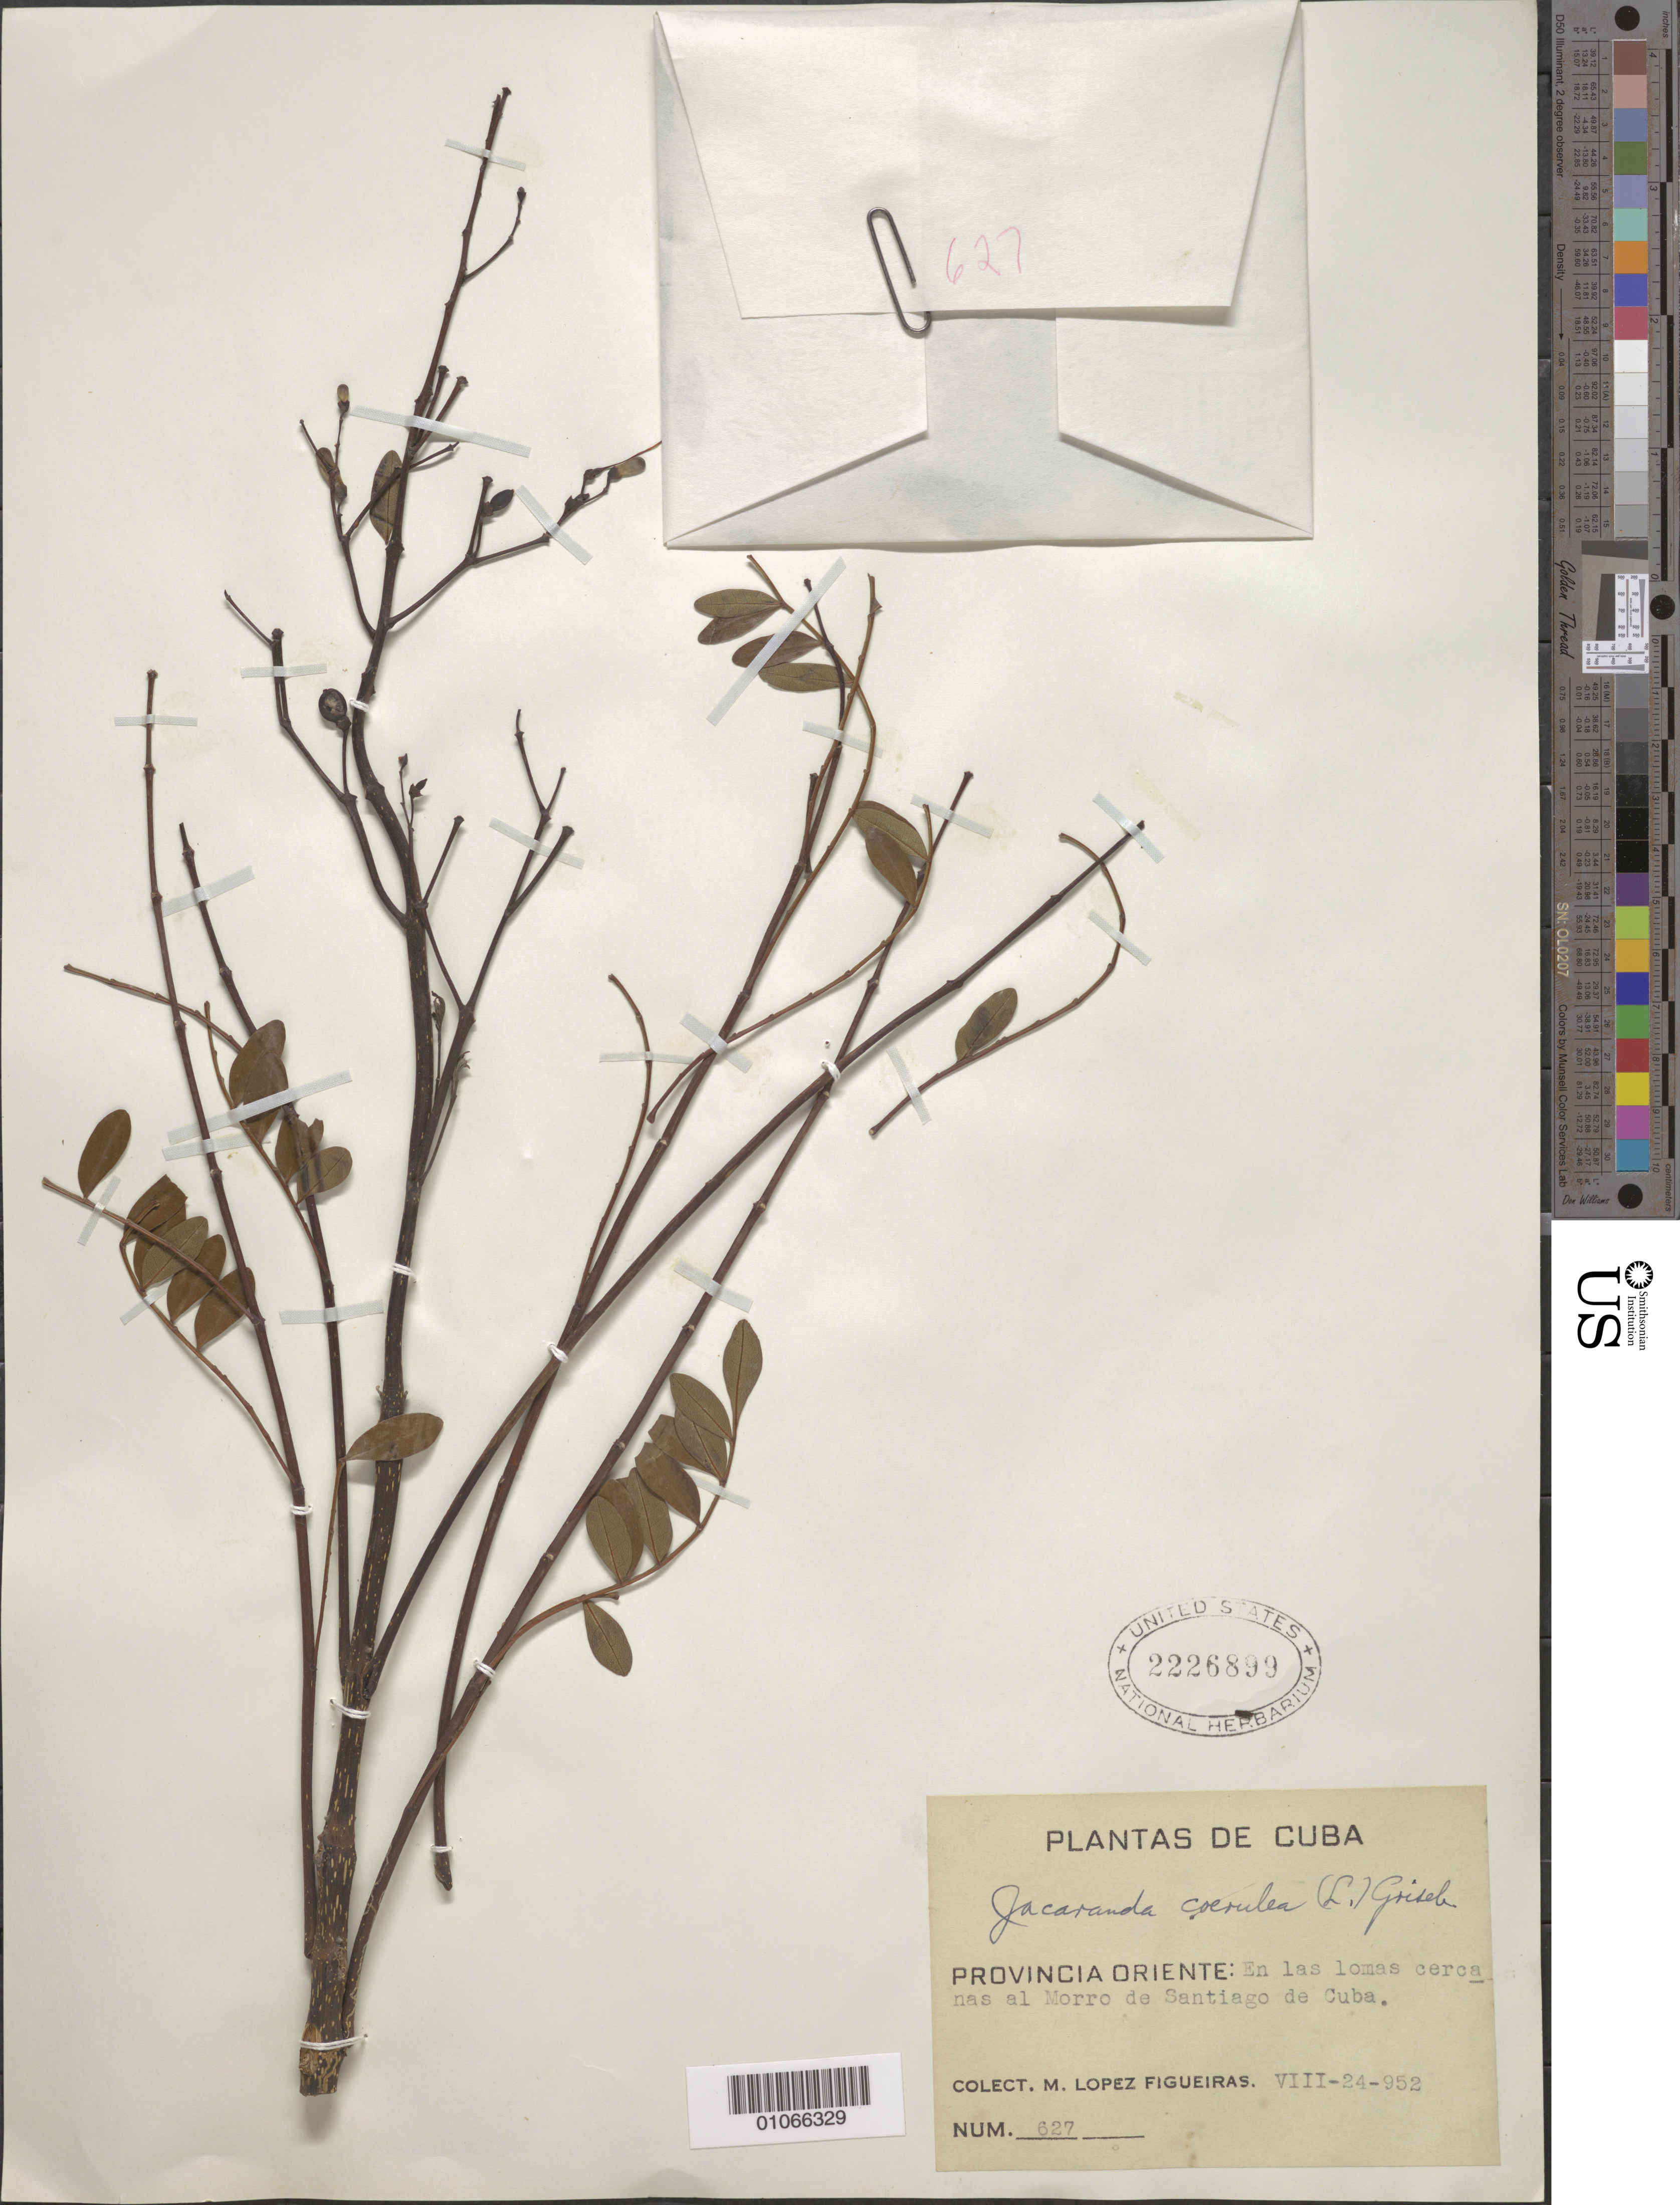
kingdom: Plantae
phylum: Tracheophyta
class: Magnoliopsida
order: Lamiales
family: Bignoniaceae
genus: Jacaranda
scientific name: Jacaranda caerulea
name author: (L.) J. St.-Hil.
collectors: M. López Figueiras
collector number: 627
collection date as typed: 24 Aug 1952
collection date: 1952-08-24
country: Cuba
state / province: Santiago de Cuba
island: Cuba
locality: In the hills near to the Morro of Santiago de Cuba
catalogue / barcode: US 2226899